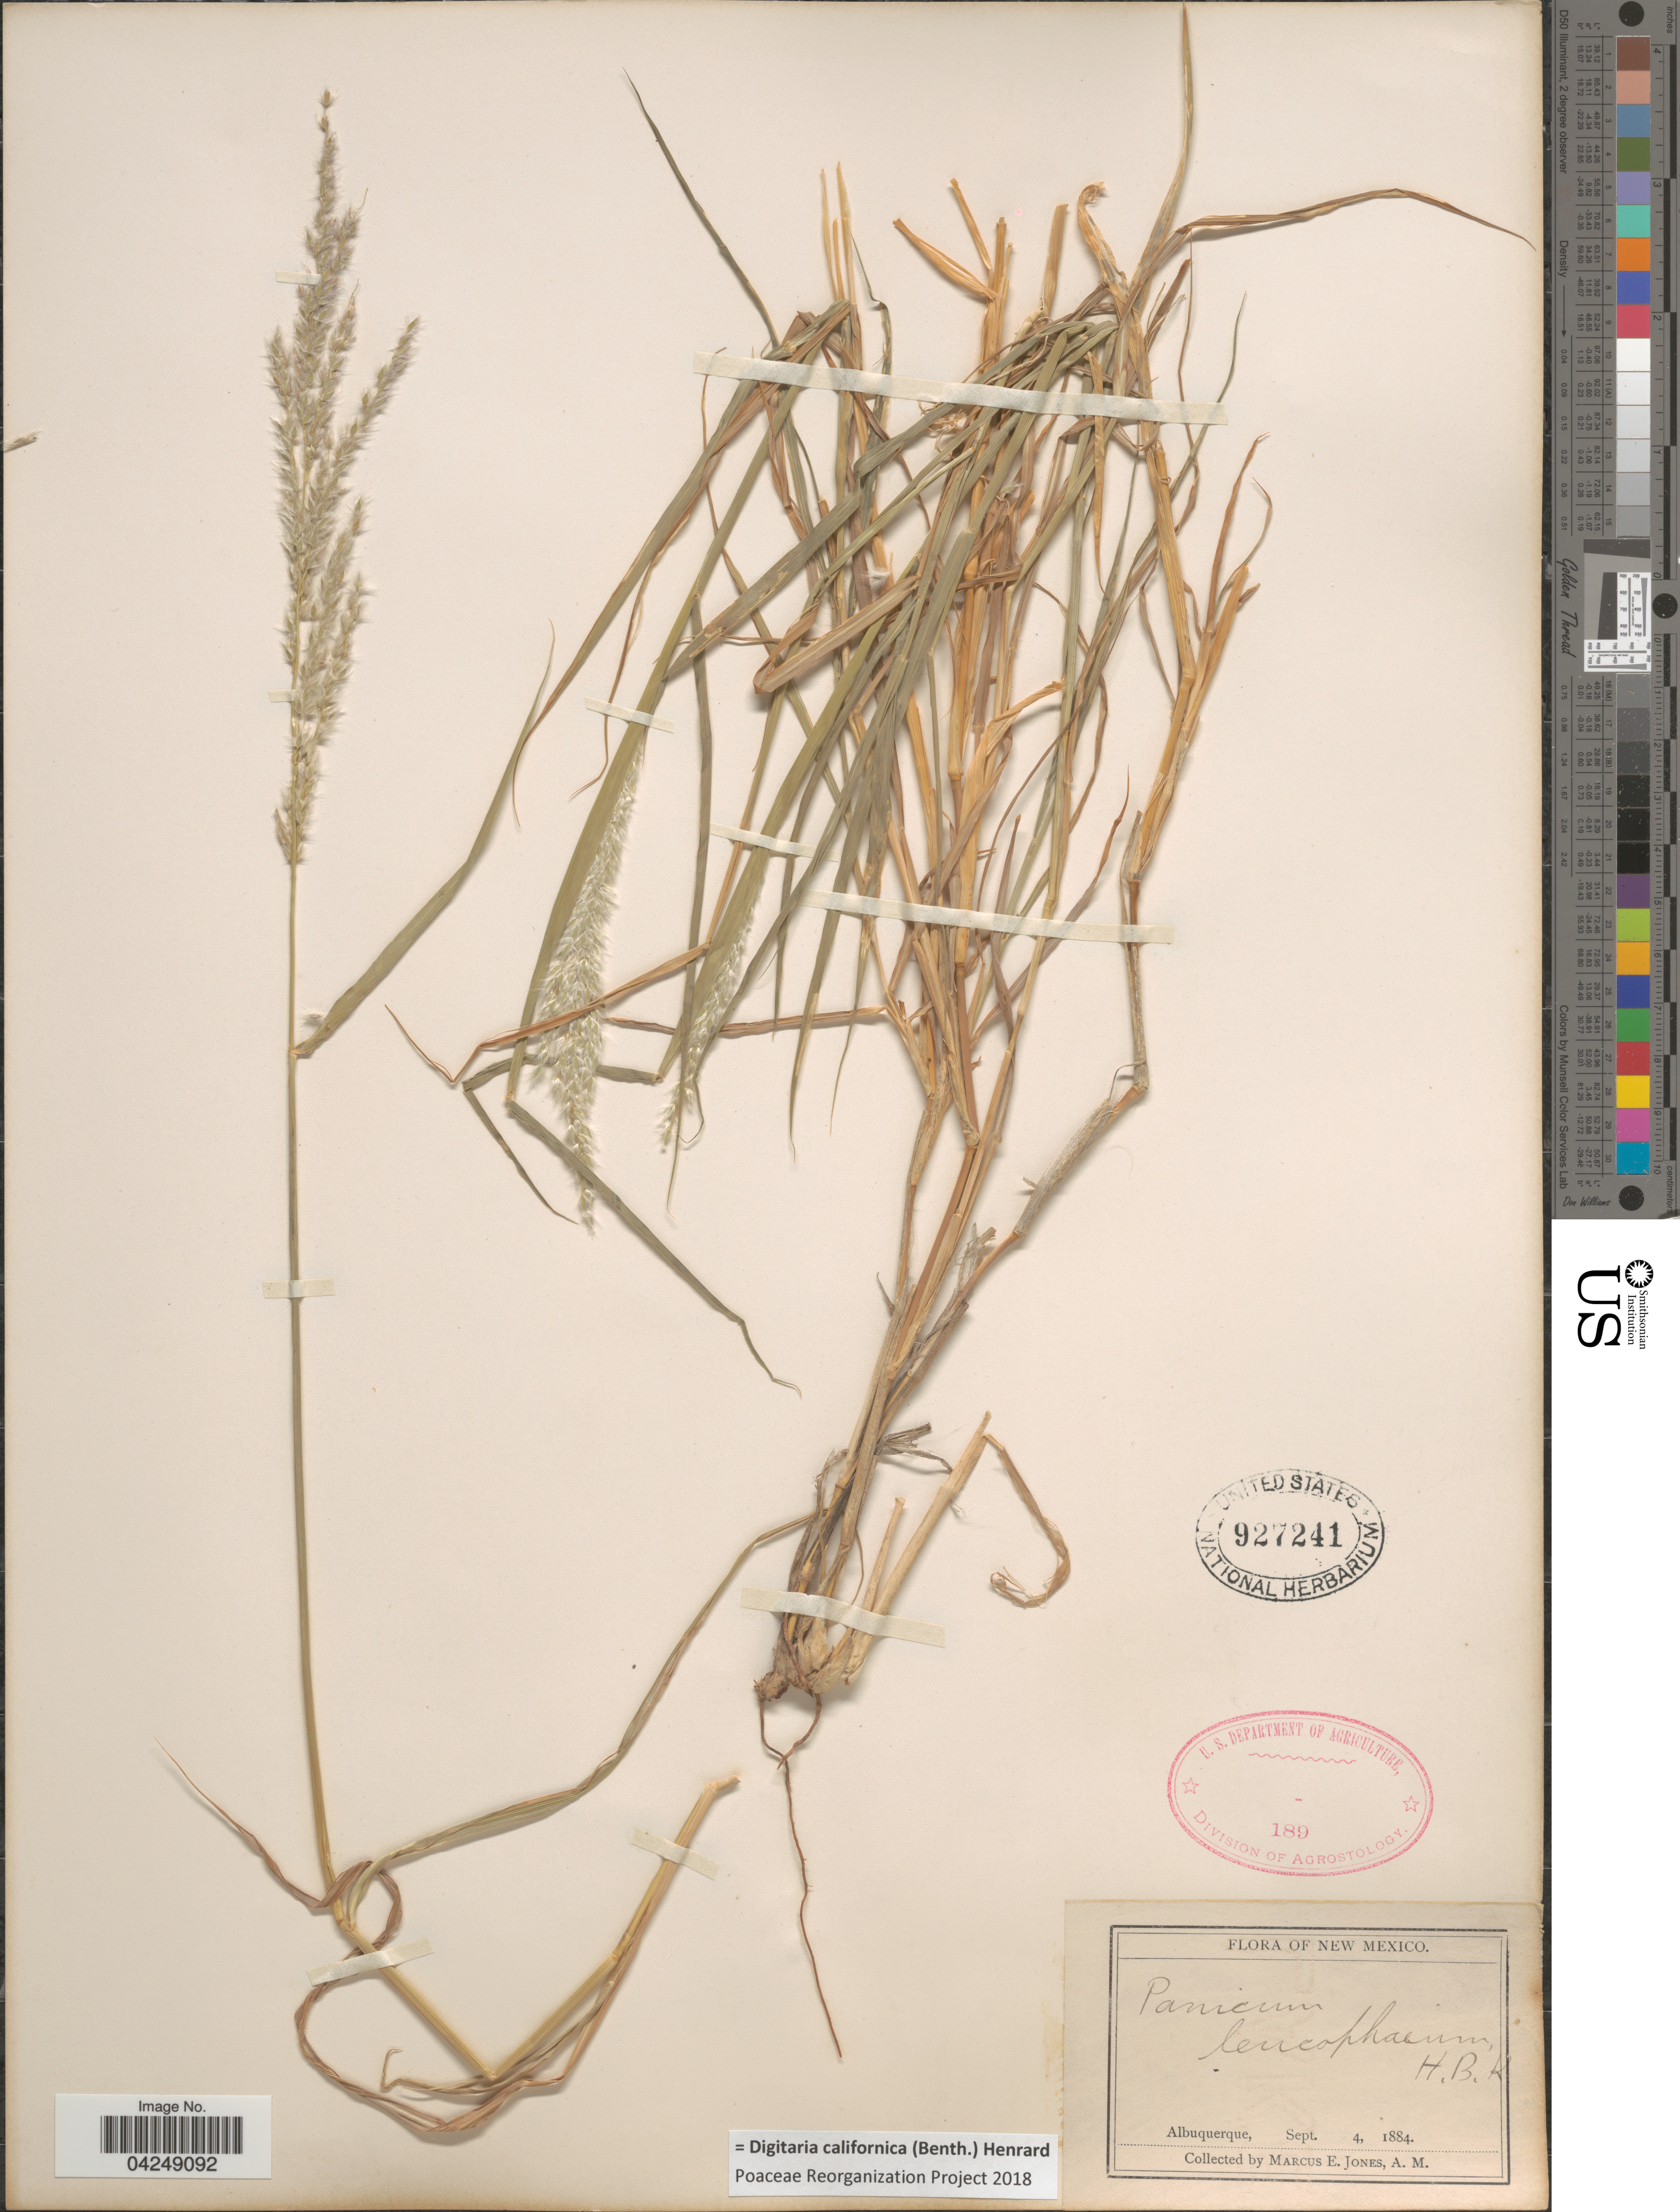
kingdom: Plantae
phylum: Tracheophyta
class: Liliopsida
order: Poales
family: Poaceae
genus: Digitaria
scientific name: Digitaria californica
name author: (Benth.) Henr.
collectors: M. E. Jones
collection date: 1884-09-04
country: United States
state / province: New Mexico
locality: Albuquerque.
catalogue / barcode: US 927241